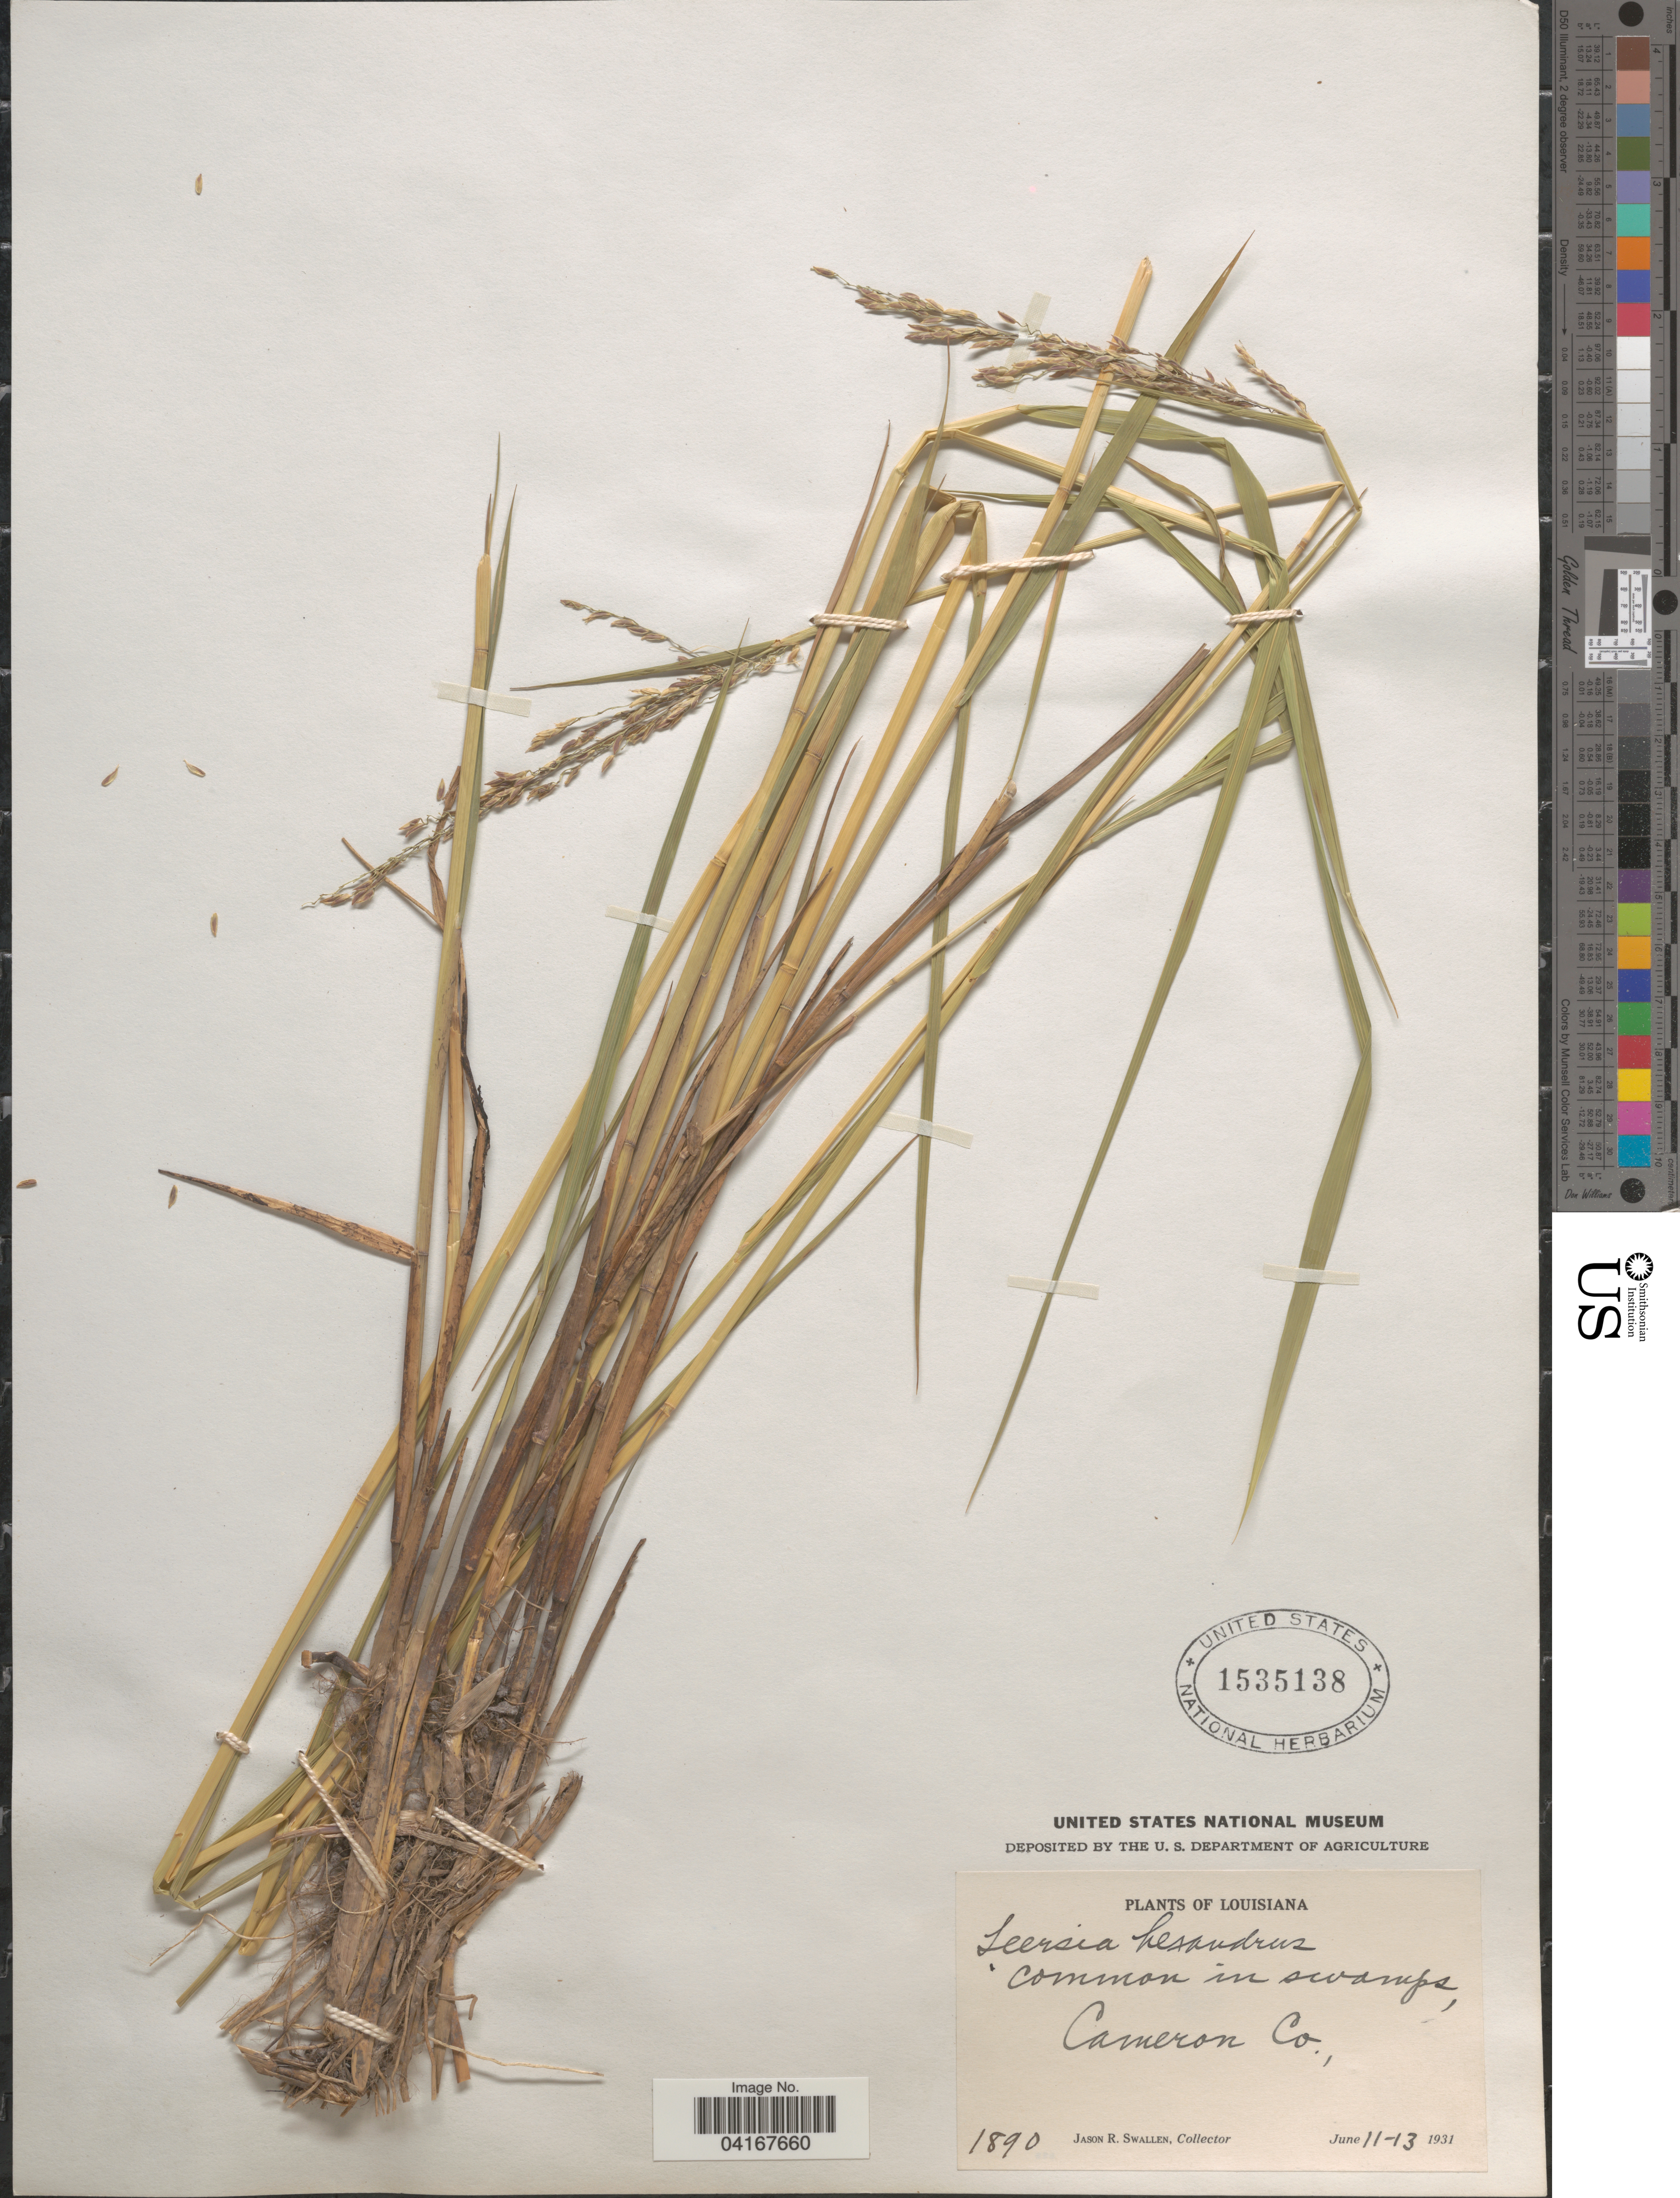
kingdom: Plantae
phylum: Tracheophyta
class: Liliopsida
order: Poales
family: Poaceae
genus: Leersia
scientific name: Leersia hexandra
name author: Sw.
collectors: J. R. Swallen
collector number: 1890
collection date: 1931-06-11/1931-06-13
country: United States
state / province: Louisiana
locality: Cameron Co.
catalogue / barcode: US 1535138